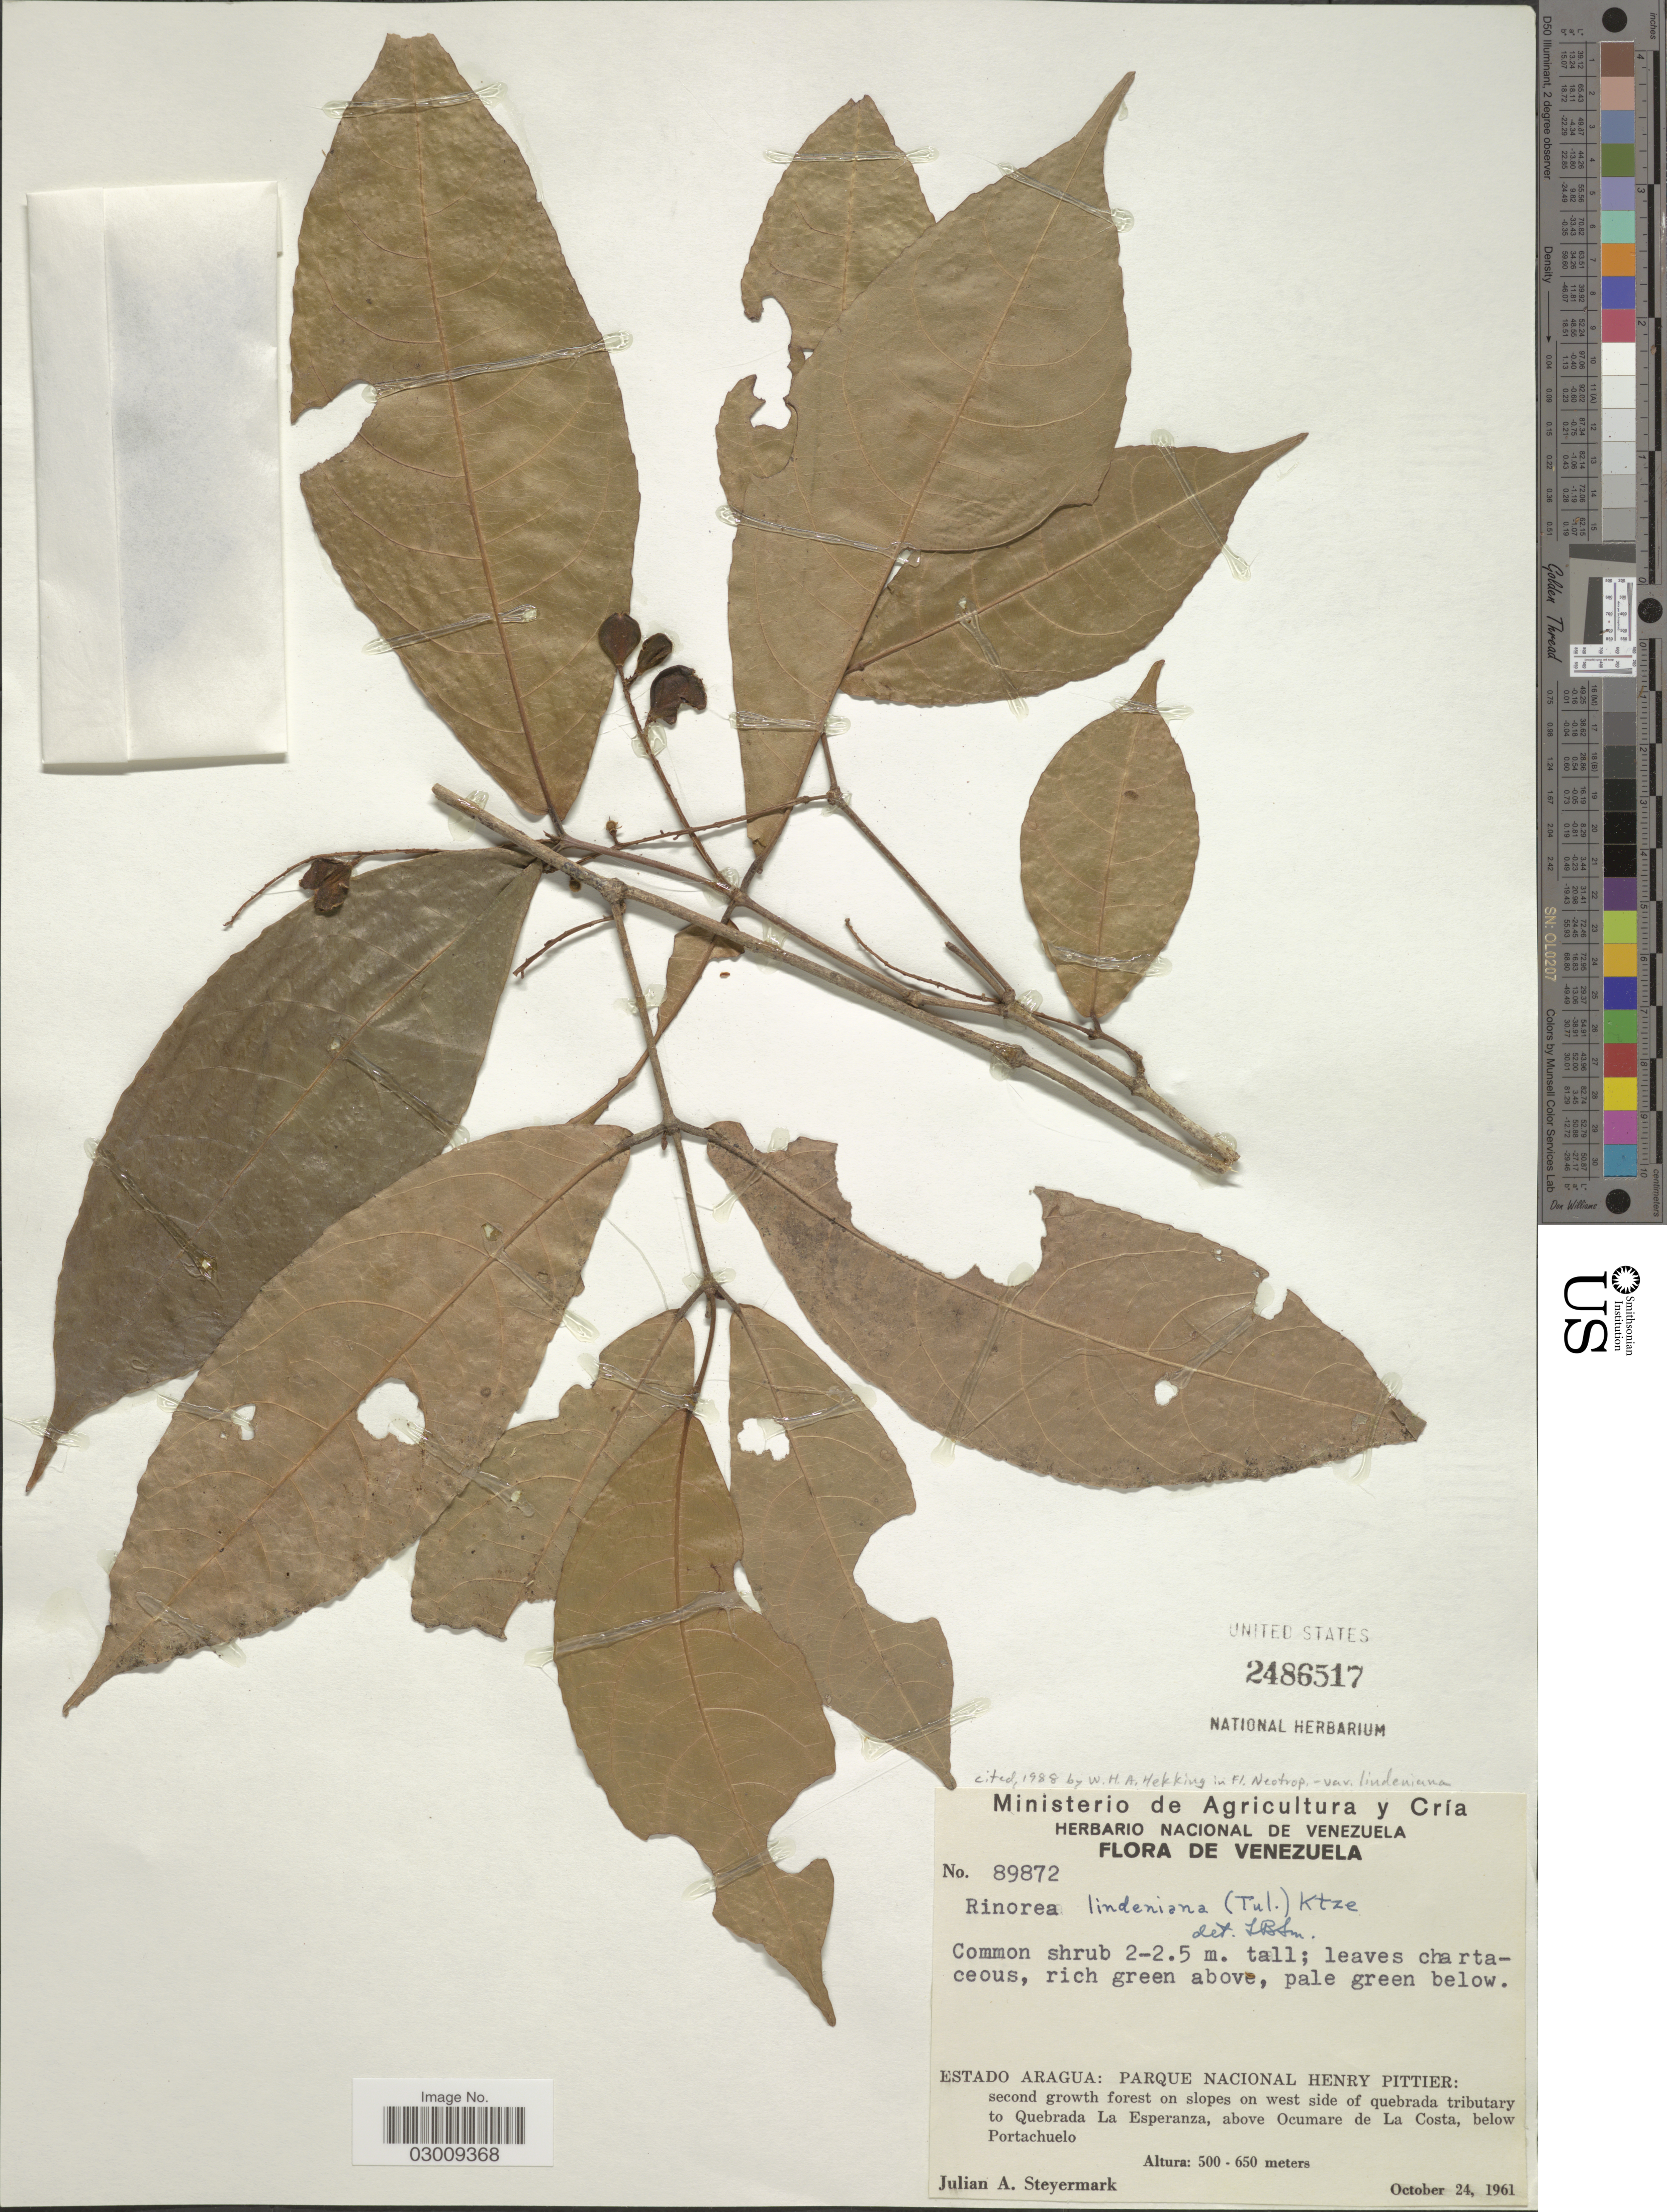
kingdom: Plantae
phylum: Tracheophyta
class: Magnoliopsida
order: Malpighiales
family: Violaceae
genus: Rinorea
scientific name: Rinorea lindeniana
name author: (Tul.) Kuntze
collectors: J. Steyermark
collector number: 89872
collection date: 1961-10-24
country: Venezuela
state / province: Aragua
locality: Estado Aragua: Parque Nacional Henry Pittier: second growth forest on slopes on west side of quebrada tributary to Quebrada La Esperanza, above Ocumare de La Costa, below Portachuelo.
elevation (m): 500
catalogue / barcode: US 2486517